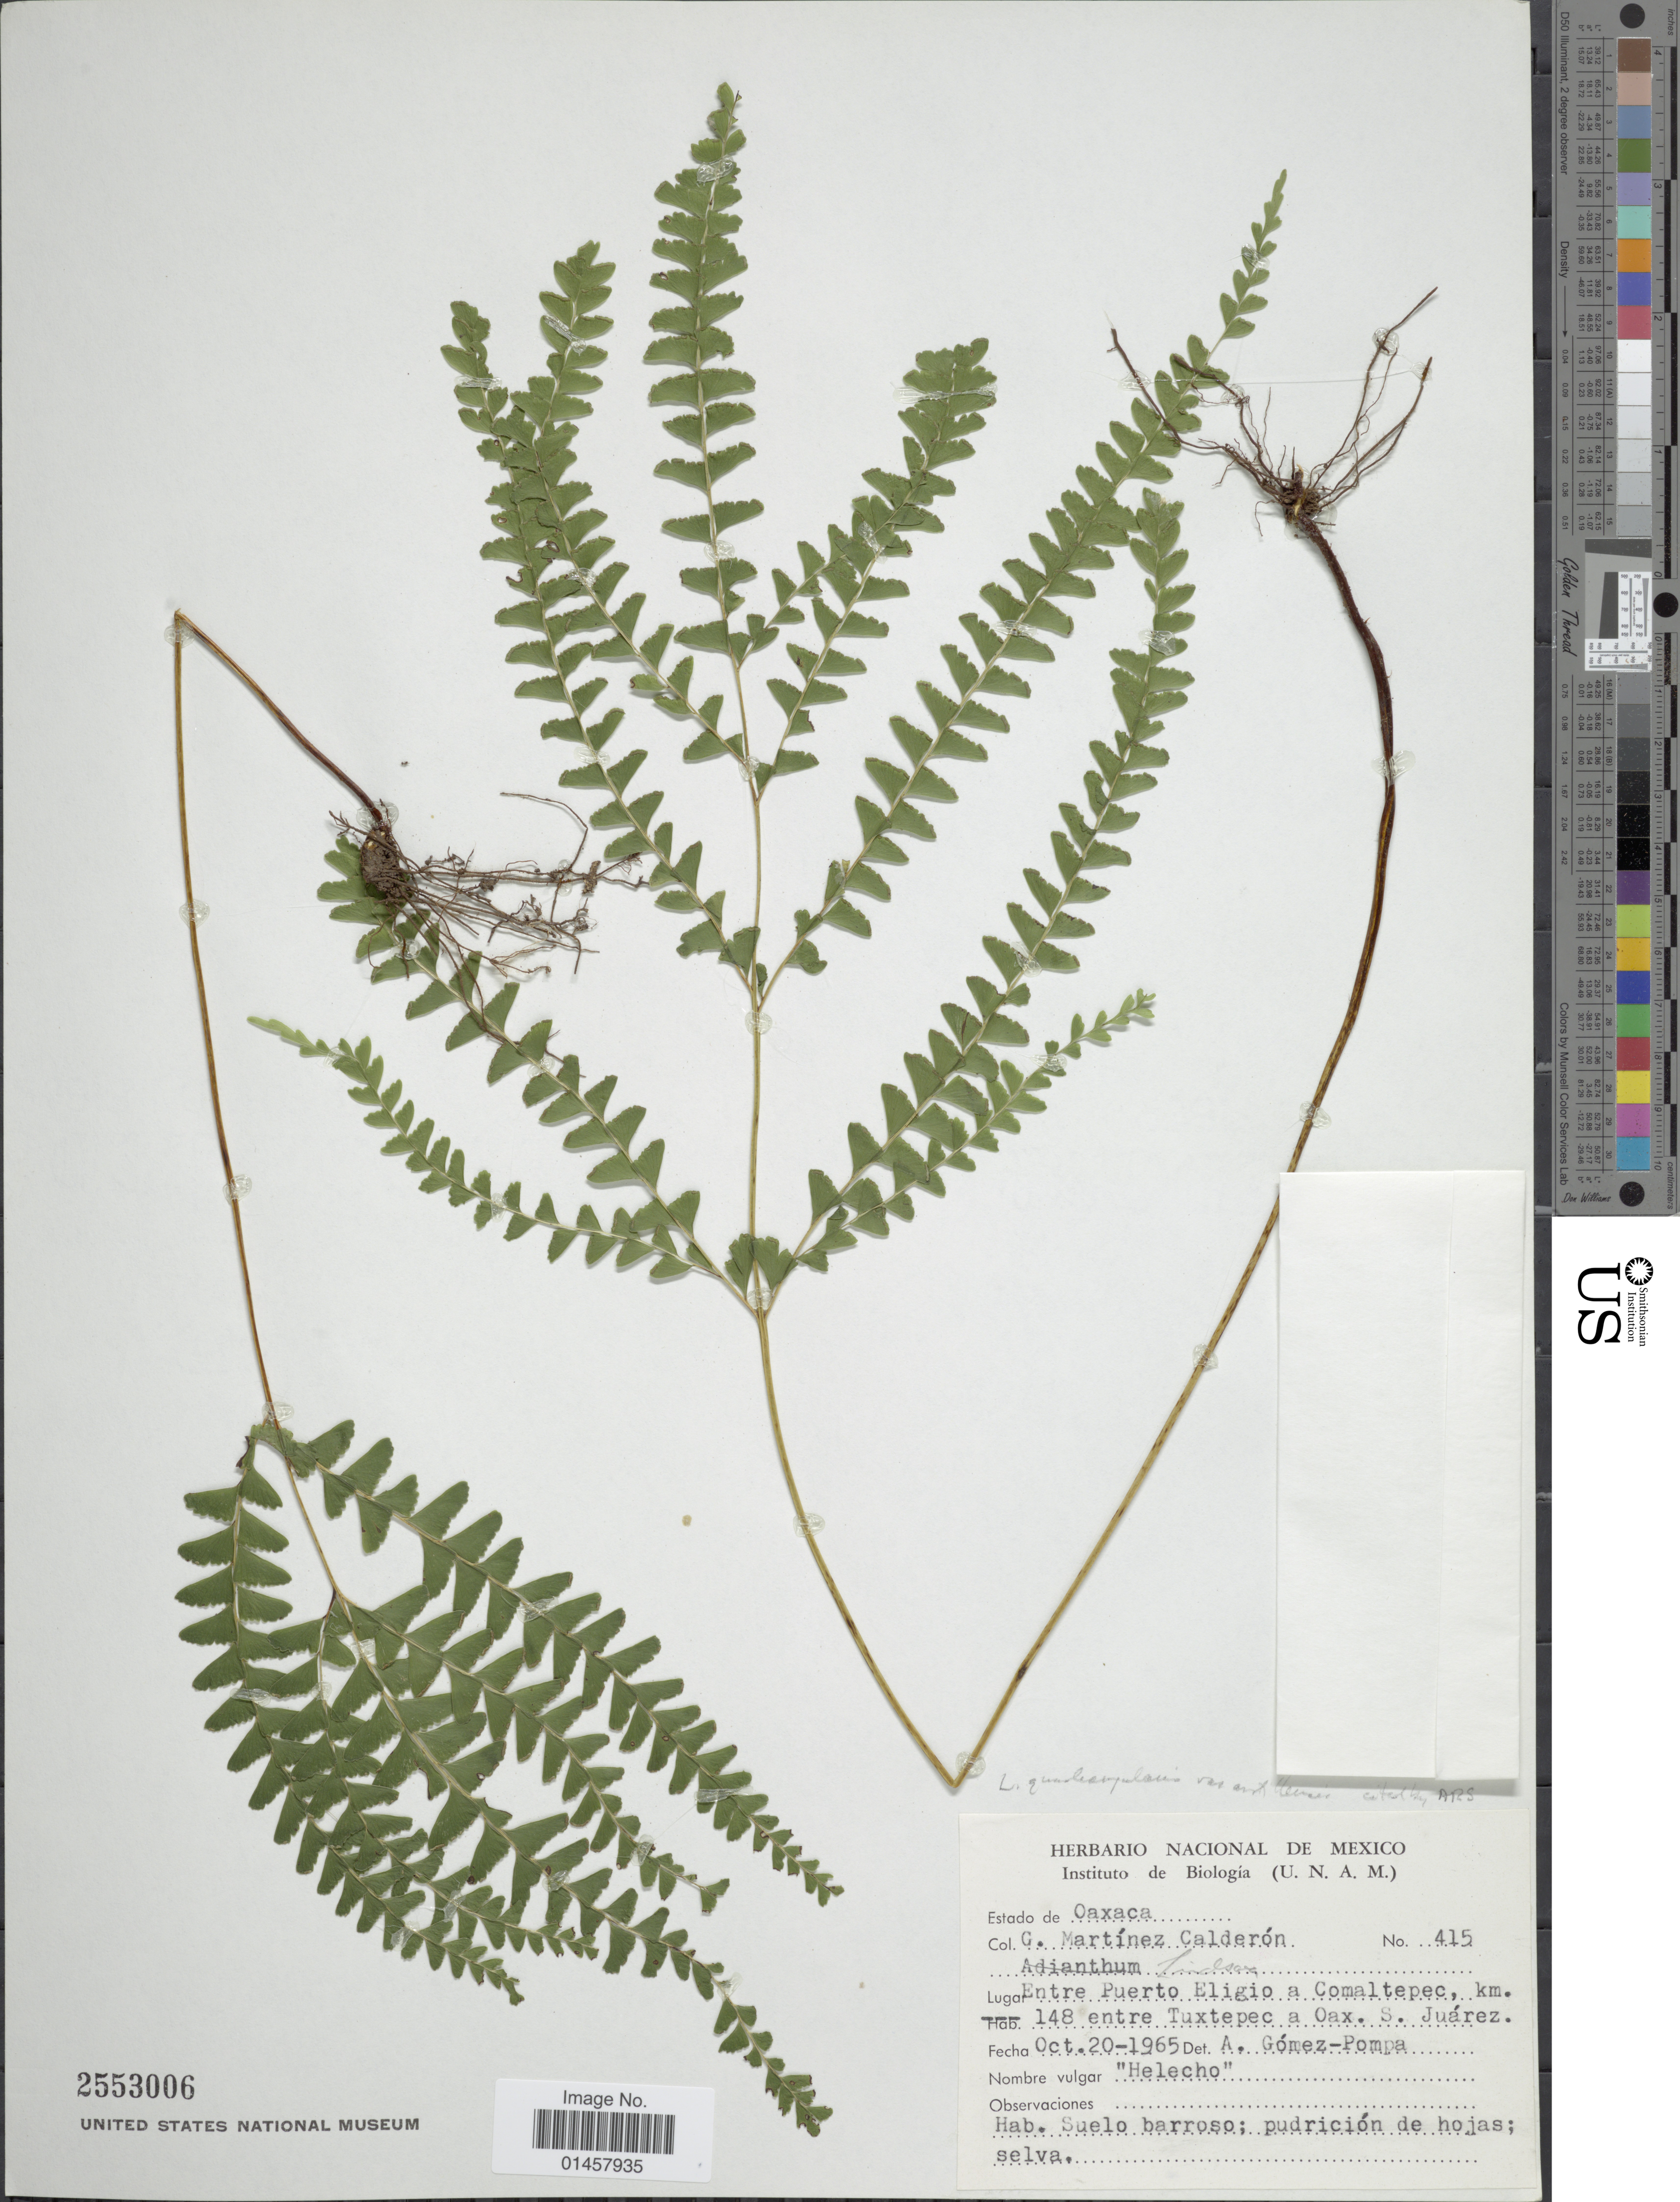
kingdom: Plantae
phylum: Tracheophyta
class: Polypodiopsida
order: Polypodiales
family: Lindsaeaceae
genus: Lindsaea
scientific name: Lindsaea quadrangularis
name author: Raddi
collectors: G. Martínez Calderón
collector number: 415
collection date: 1965-10-20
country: Mexico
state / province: Oaxaca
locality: Estado de Oaxaca, Entre Puerto Eligio a Comaltepec, km 148 entre Tuxtepec a Oax. S. Juárez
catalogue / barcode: US 2553006